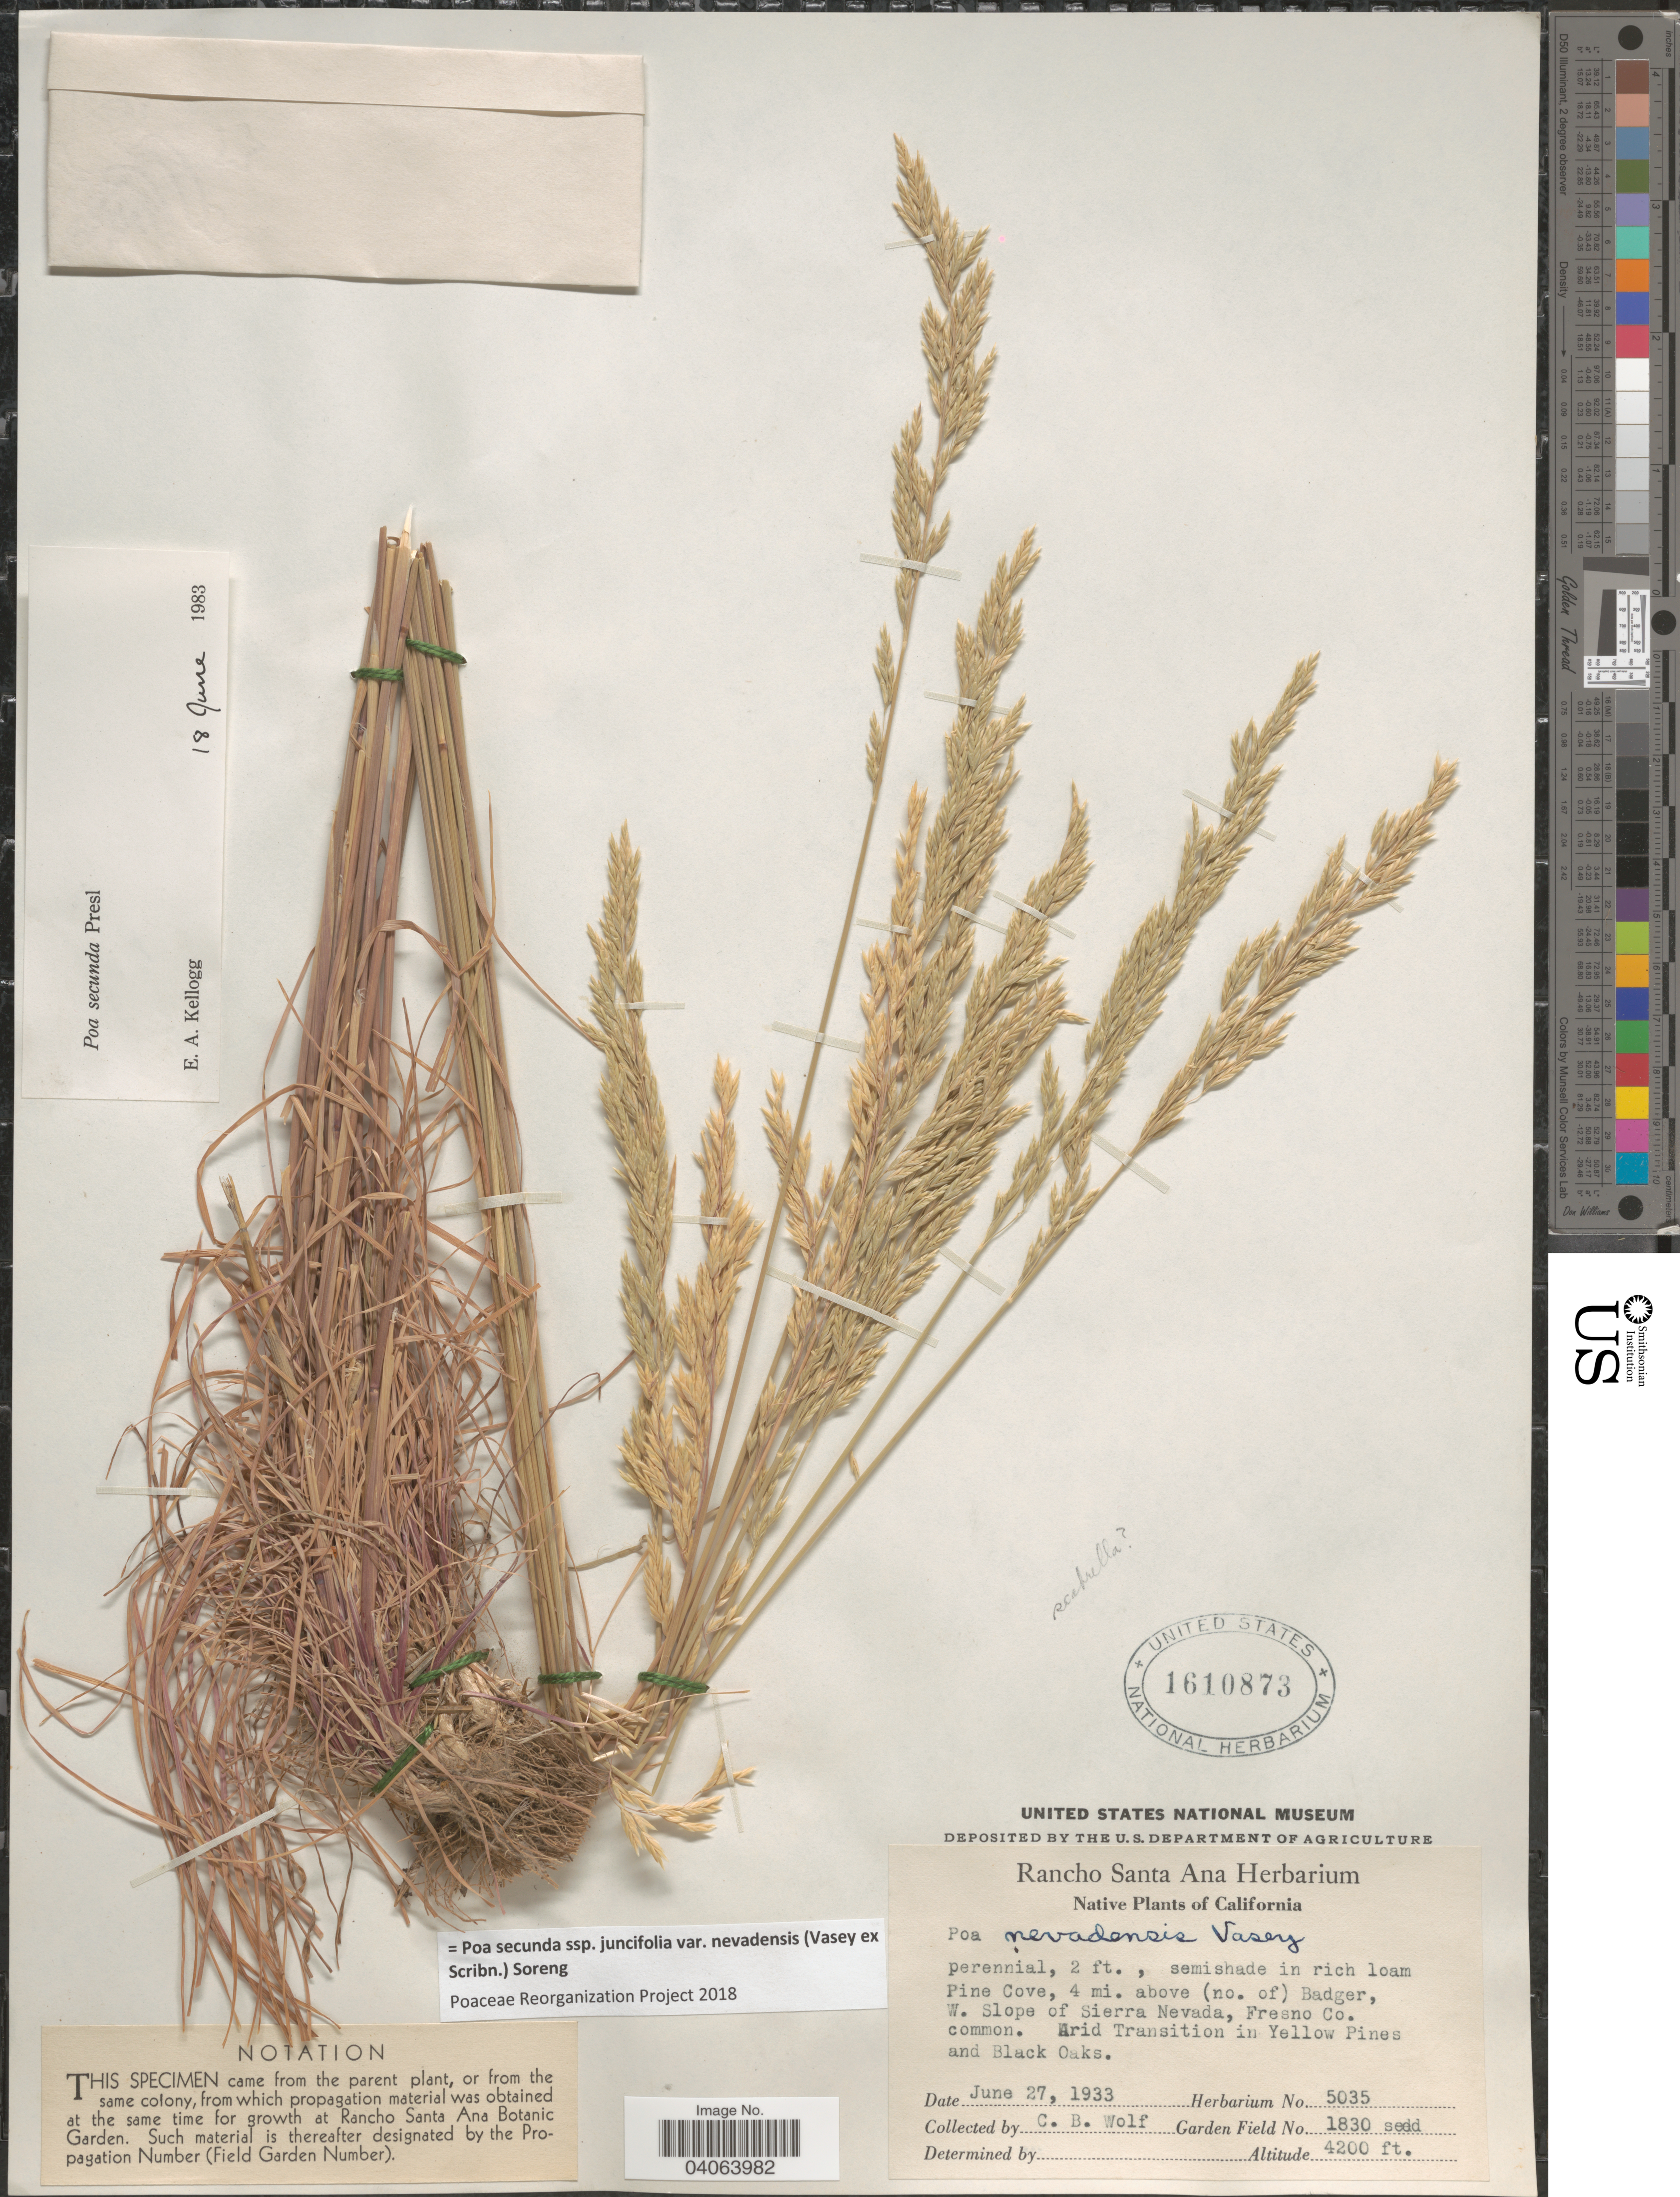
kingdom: Plantae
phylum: Tracheophyta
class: Liliopsida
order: Poales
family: Poaceae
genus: Poa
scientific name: Poa secunda subsp. juncifolia var. nevadensis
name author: (Vasey ex Scribn.) Soreng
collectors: C. B. Wolf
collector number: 5035?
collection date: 1933-06-27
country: United States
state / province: California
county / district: Fresno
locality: Pine Cove, 4 mi. above (no. of) Badger, W. Slope of Sierra Nevada, Fresno Co. Arid Transition in Yellow Pines and Black Oaks.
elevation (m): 1280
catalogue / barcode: US 1610873